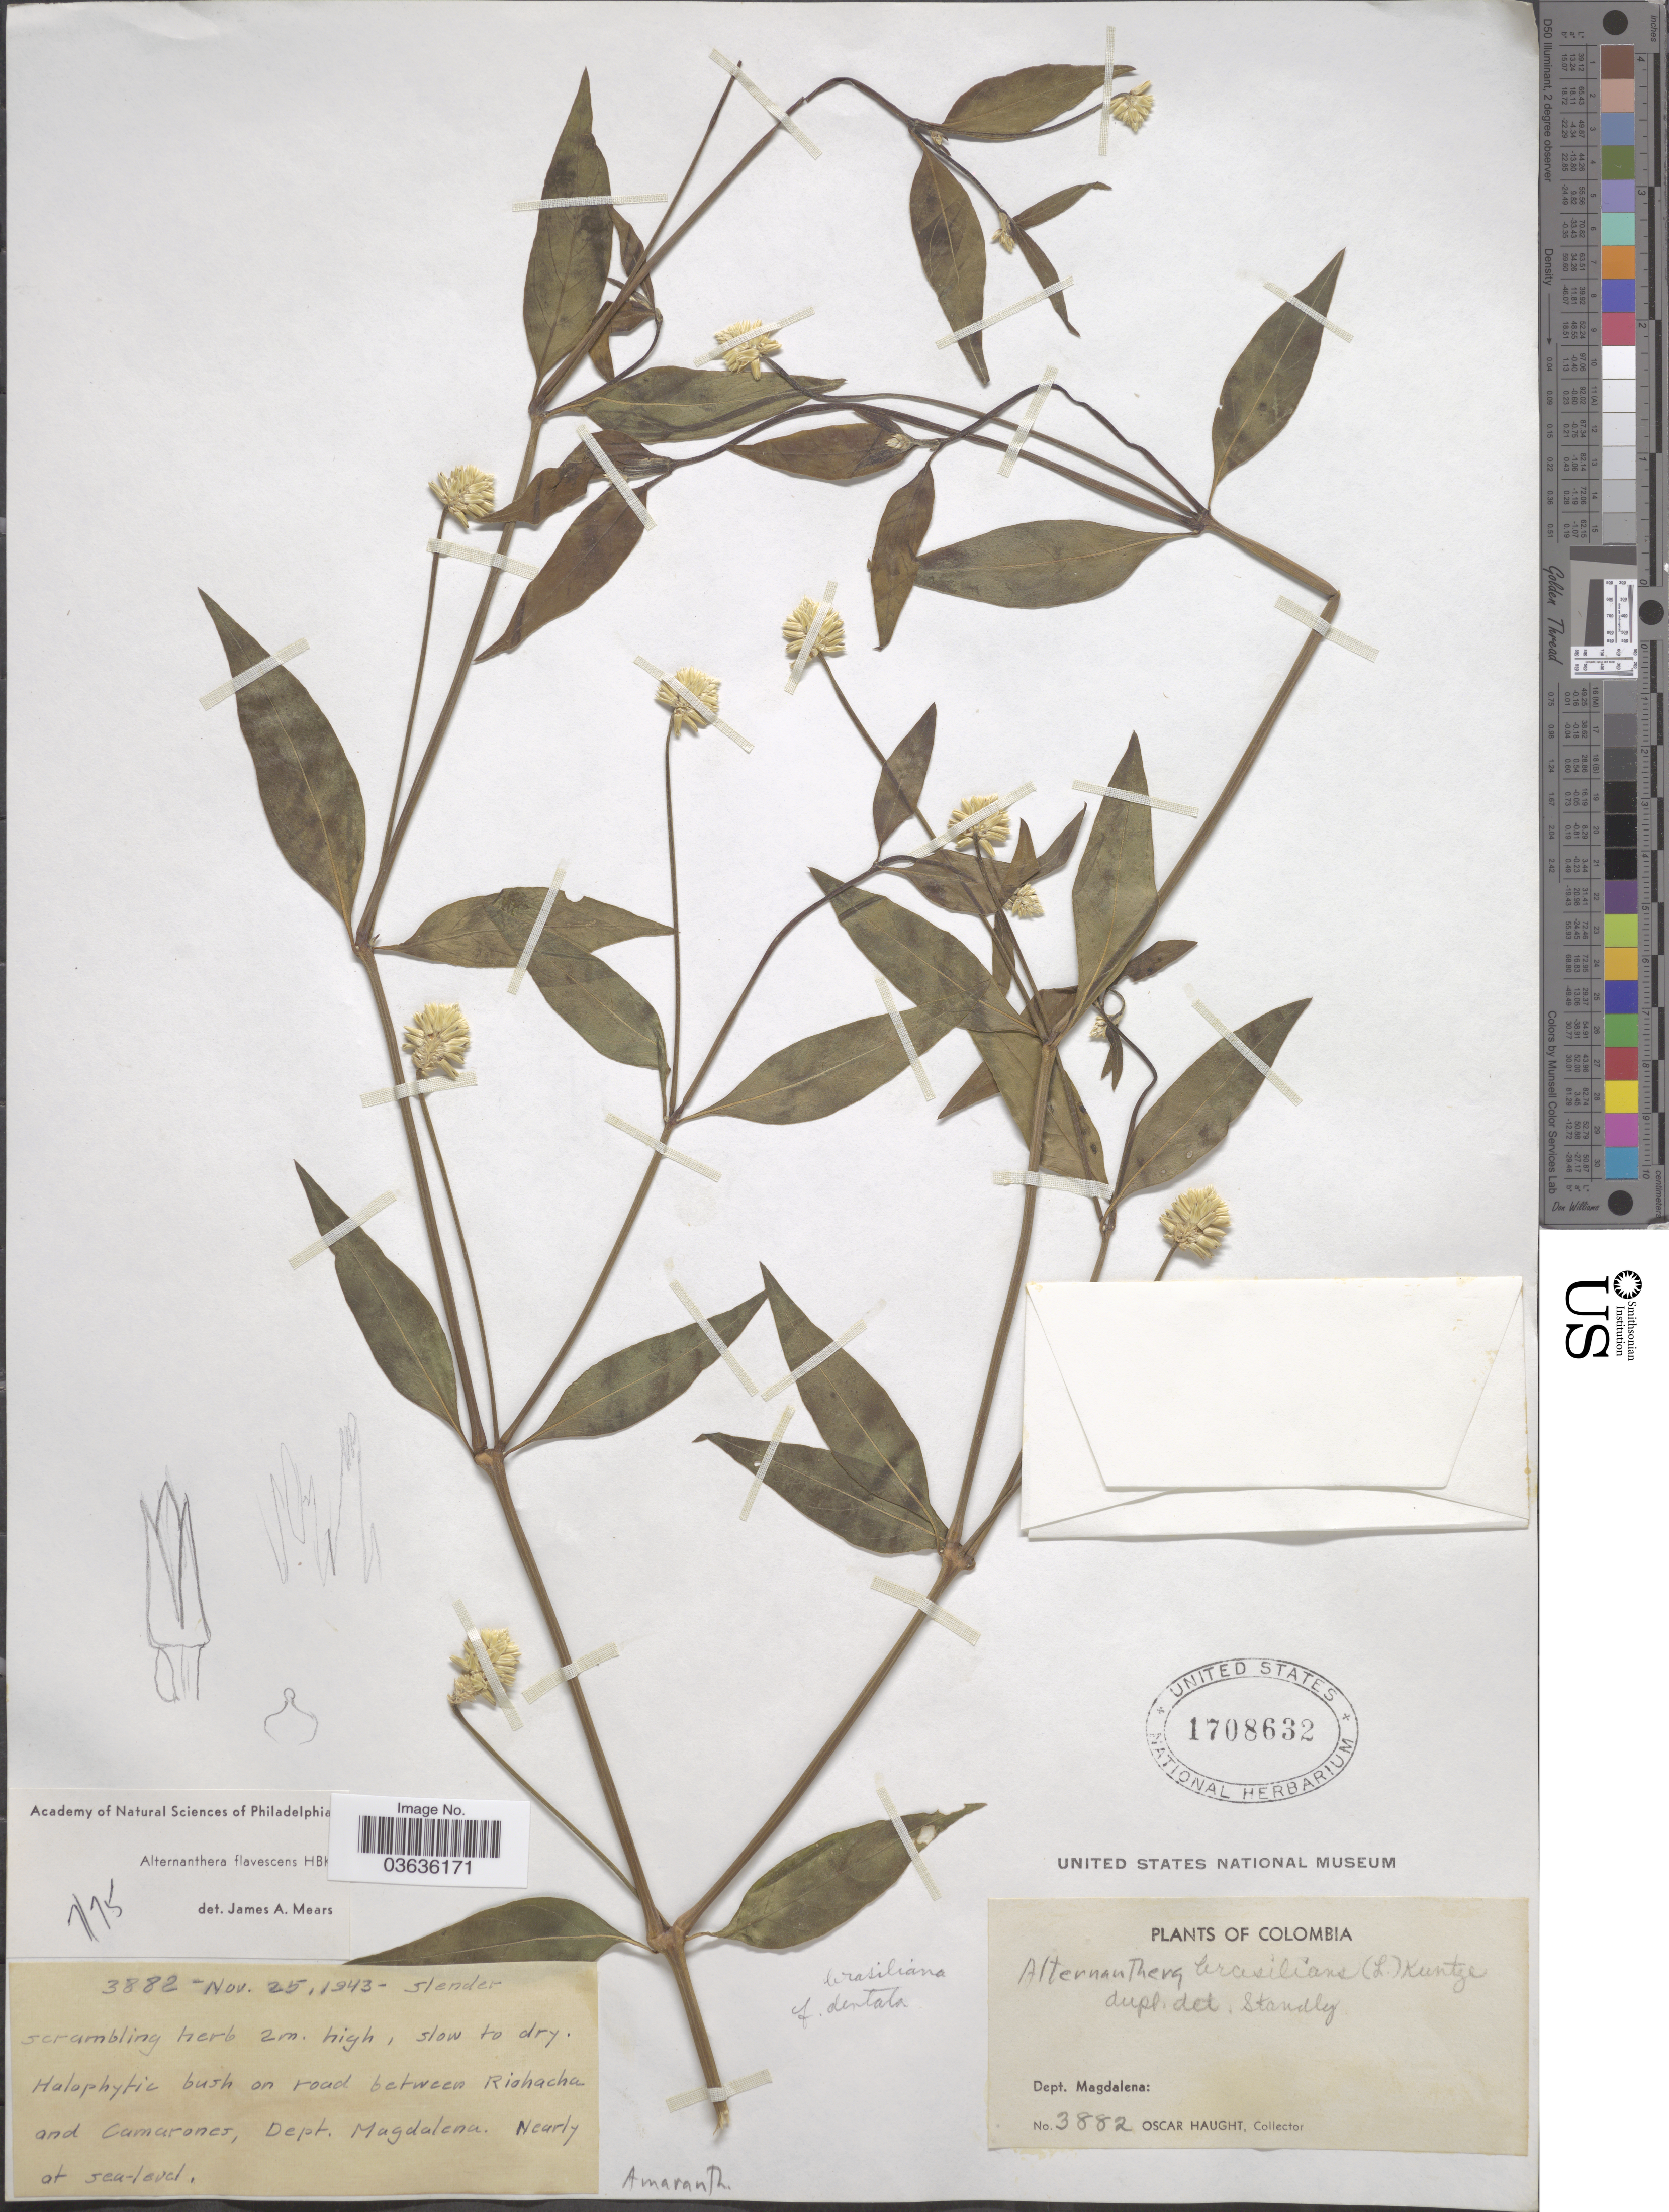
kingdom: Plantae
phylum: Tracheophyta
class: Magnoliopsida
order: Caryophyllales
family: Amaranthaceae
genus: Alternanthera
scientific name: Alternanthera flavescens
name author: Kunth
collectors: O. Haught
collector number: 3882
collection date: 1943-11-25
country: Colombia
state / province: Magdalena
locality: On road between Riohacha and Camarones, Dept. Magdalena.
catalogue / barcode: US 1708632